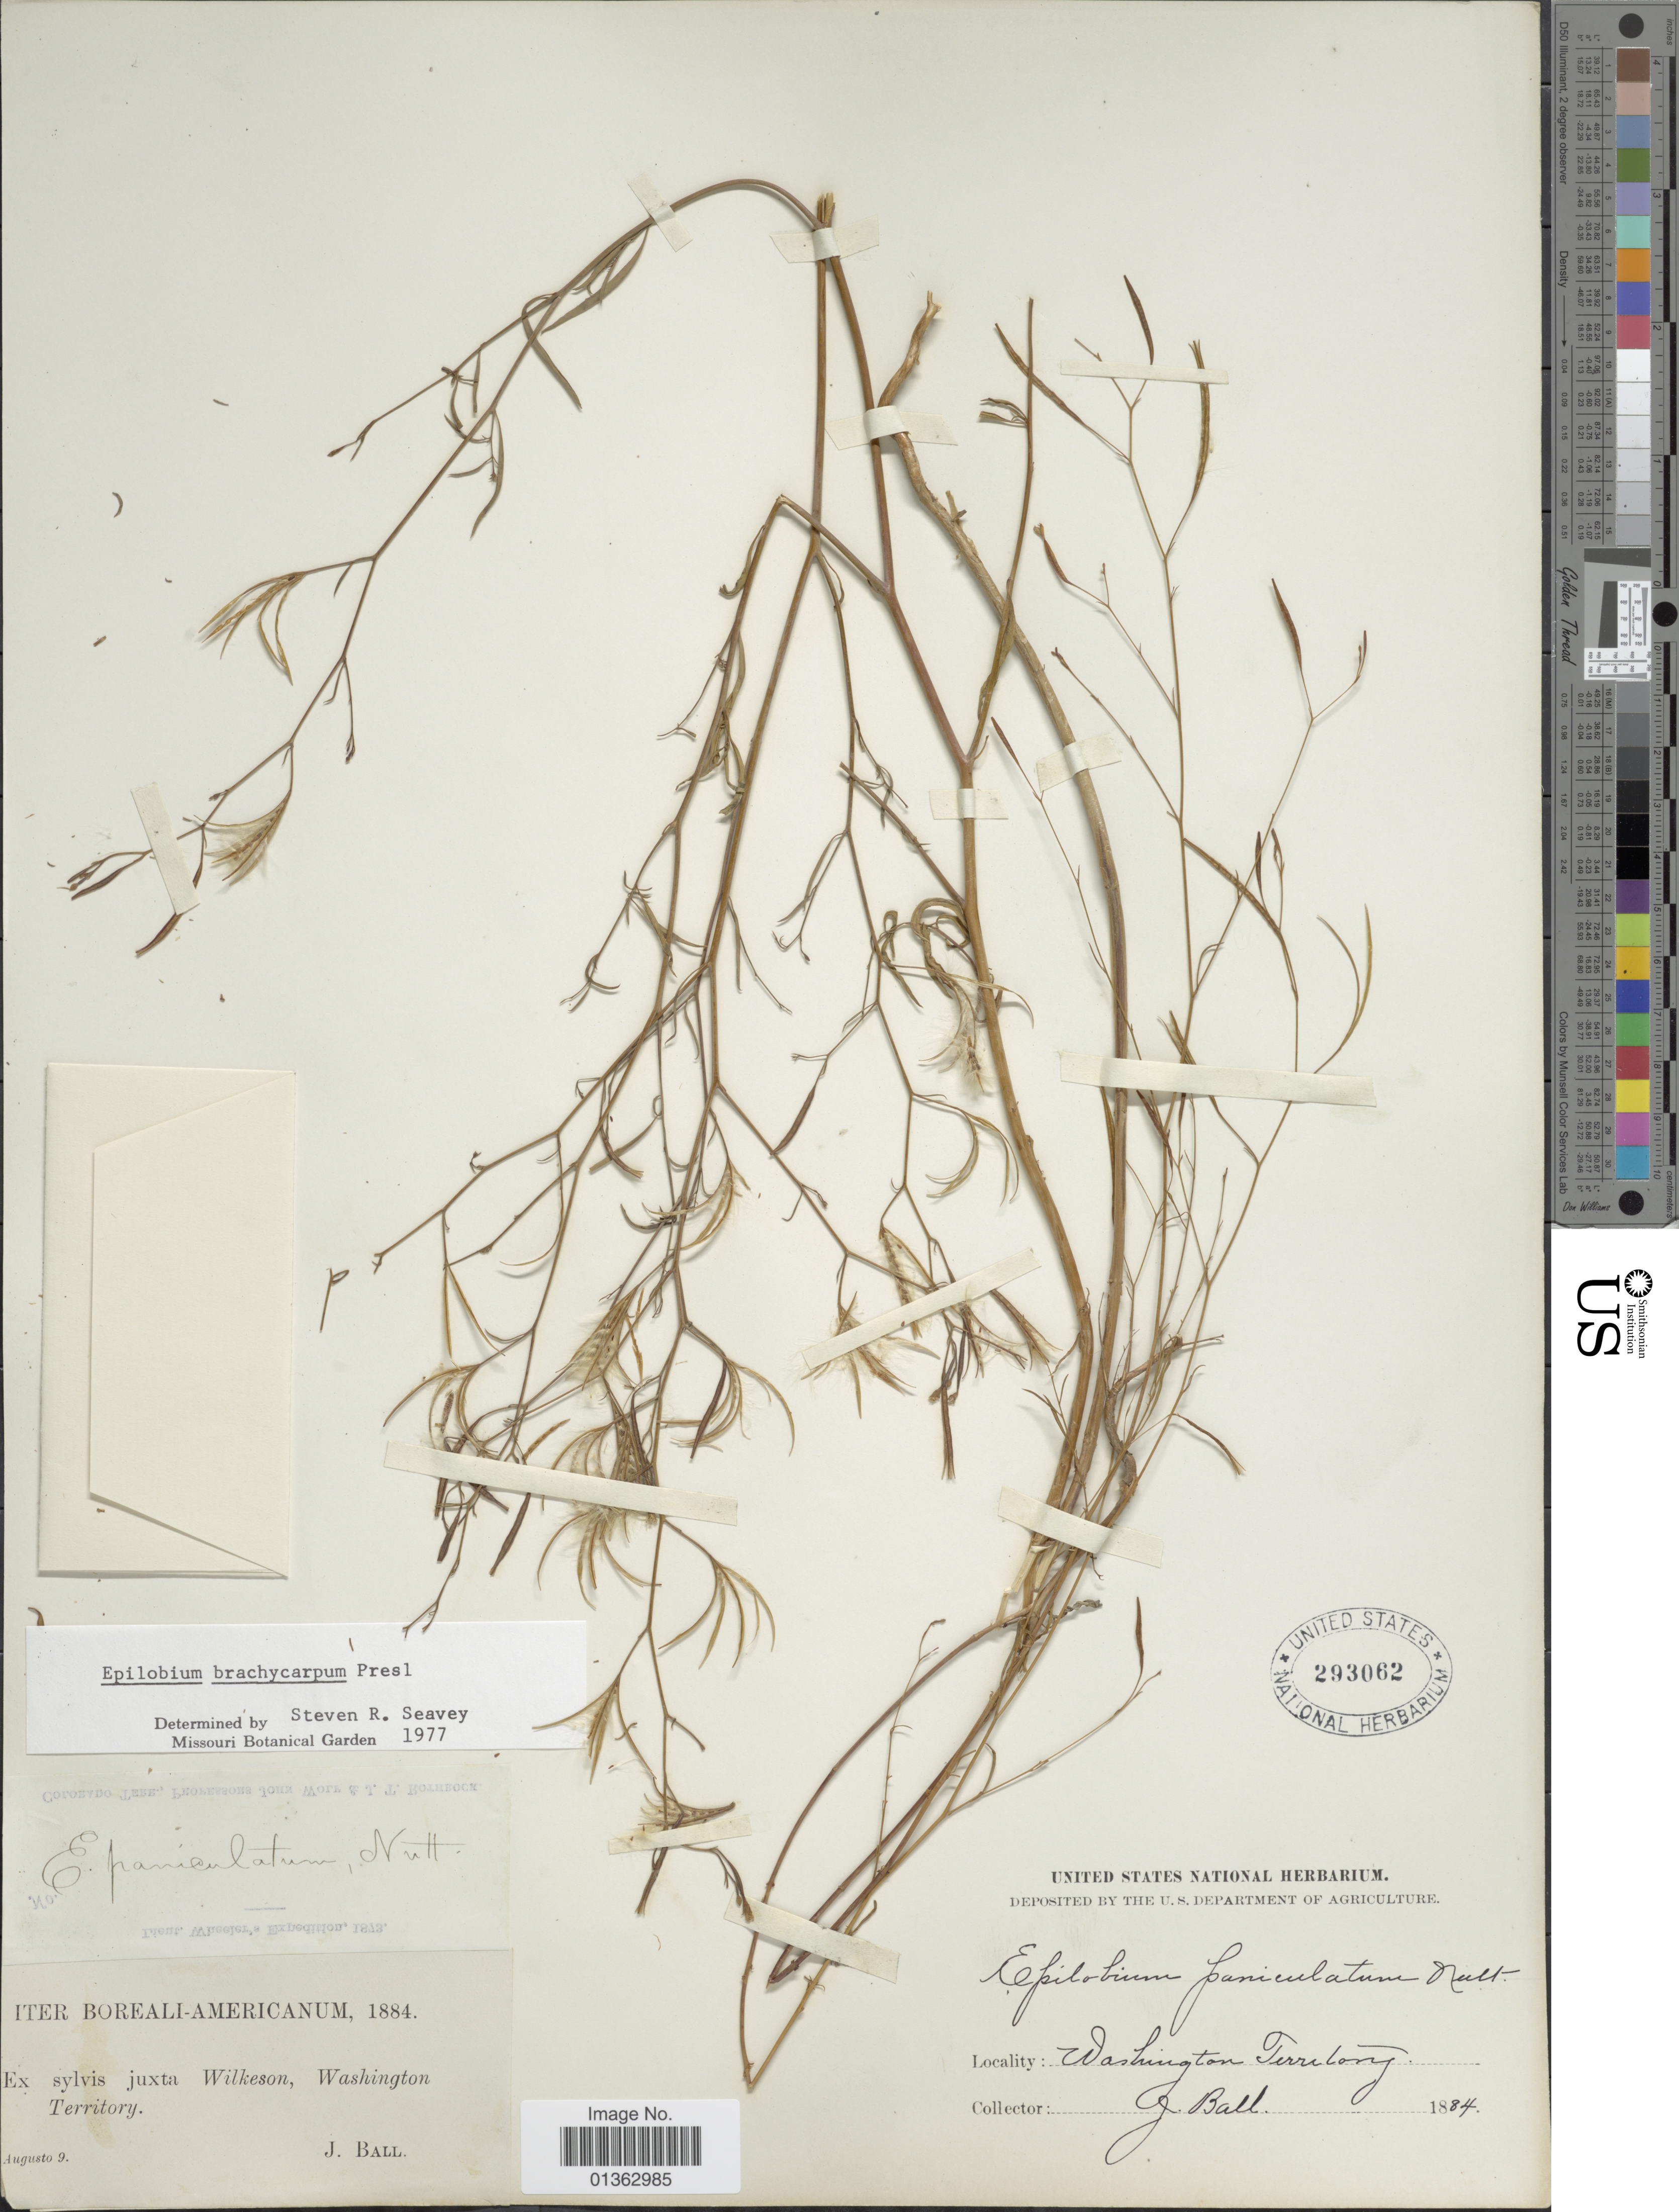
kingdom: Plantae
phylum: Tracheophyta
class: Magnoliopsida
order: Myrtales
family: Onagraceae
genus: Epilobium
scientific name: Epilobium brachycarpum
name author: C. Presl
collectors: J. Ball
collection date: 1884-08-09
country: United States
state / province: Washington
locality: Wilkeson.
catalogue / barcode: US 293062